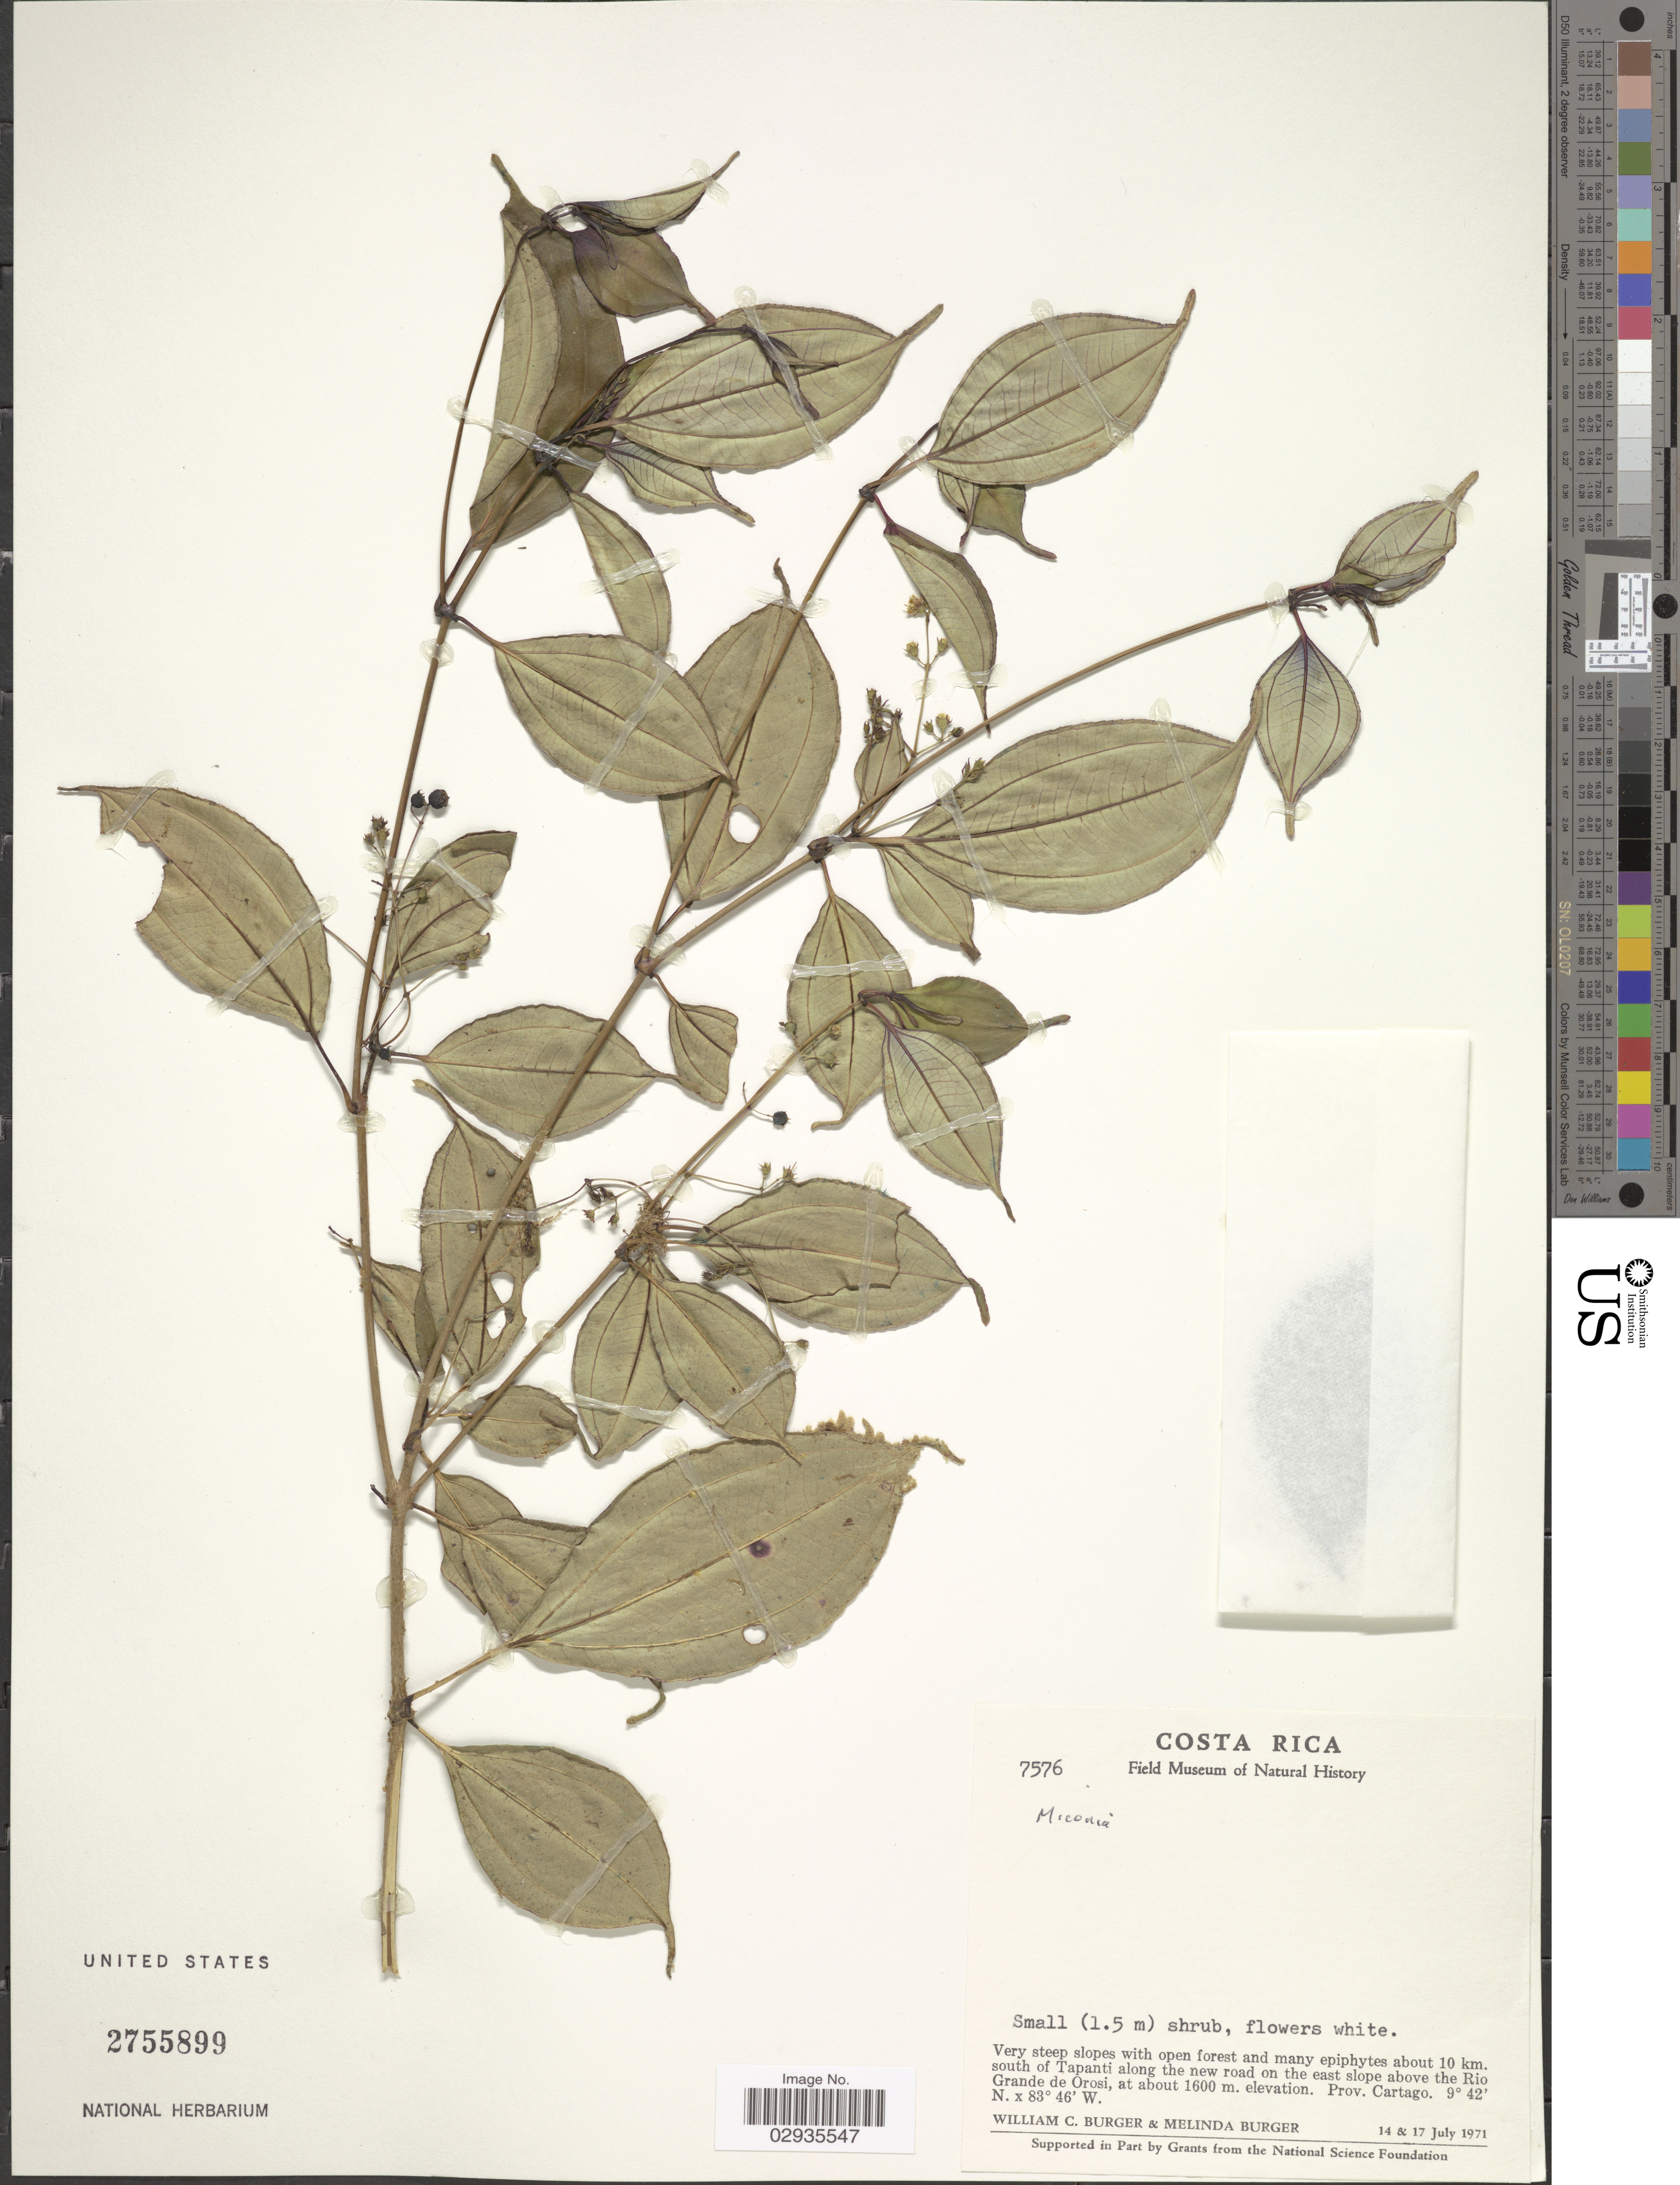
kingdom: Plantae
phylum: Tracheophyta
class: Magnoliopsida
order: Myrtales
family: Melastomataceae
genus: Miconia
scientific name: Miconia sp.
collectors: W. Burger & M. Burger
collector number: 7576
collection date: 1971-04-14/1971-04-17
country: Costa Rica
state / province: Cartago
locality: Very steep slopes with open forest and many epiphytes about 10 km. south of Tapanti along the new road on the east slope above the Rio Grande de Orosi.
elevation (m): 1600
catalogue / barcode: US 2755899